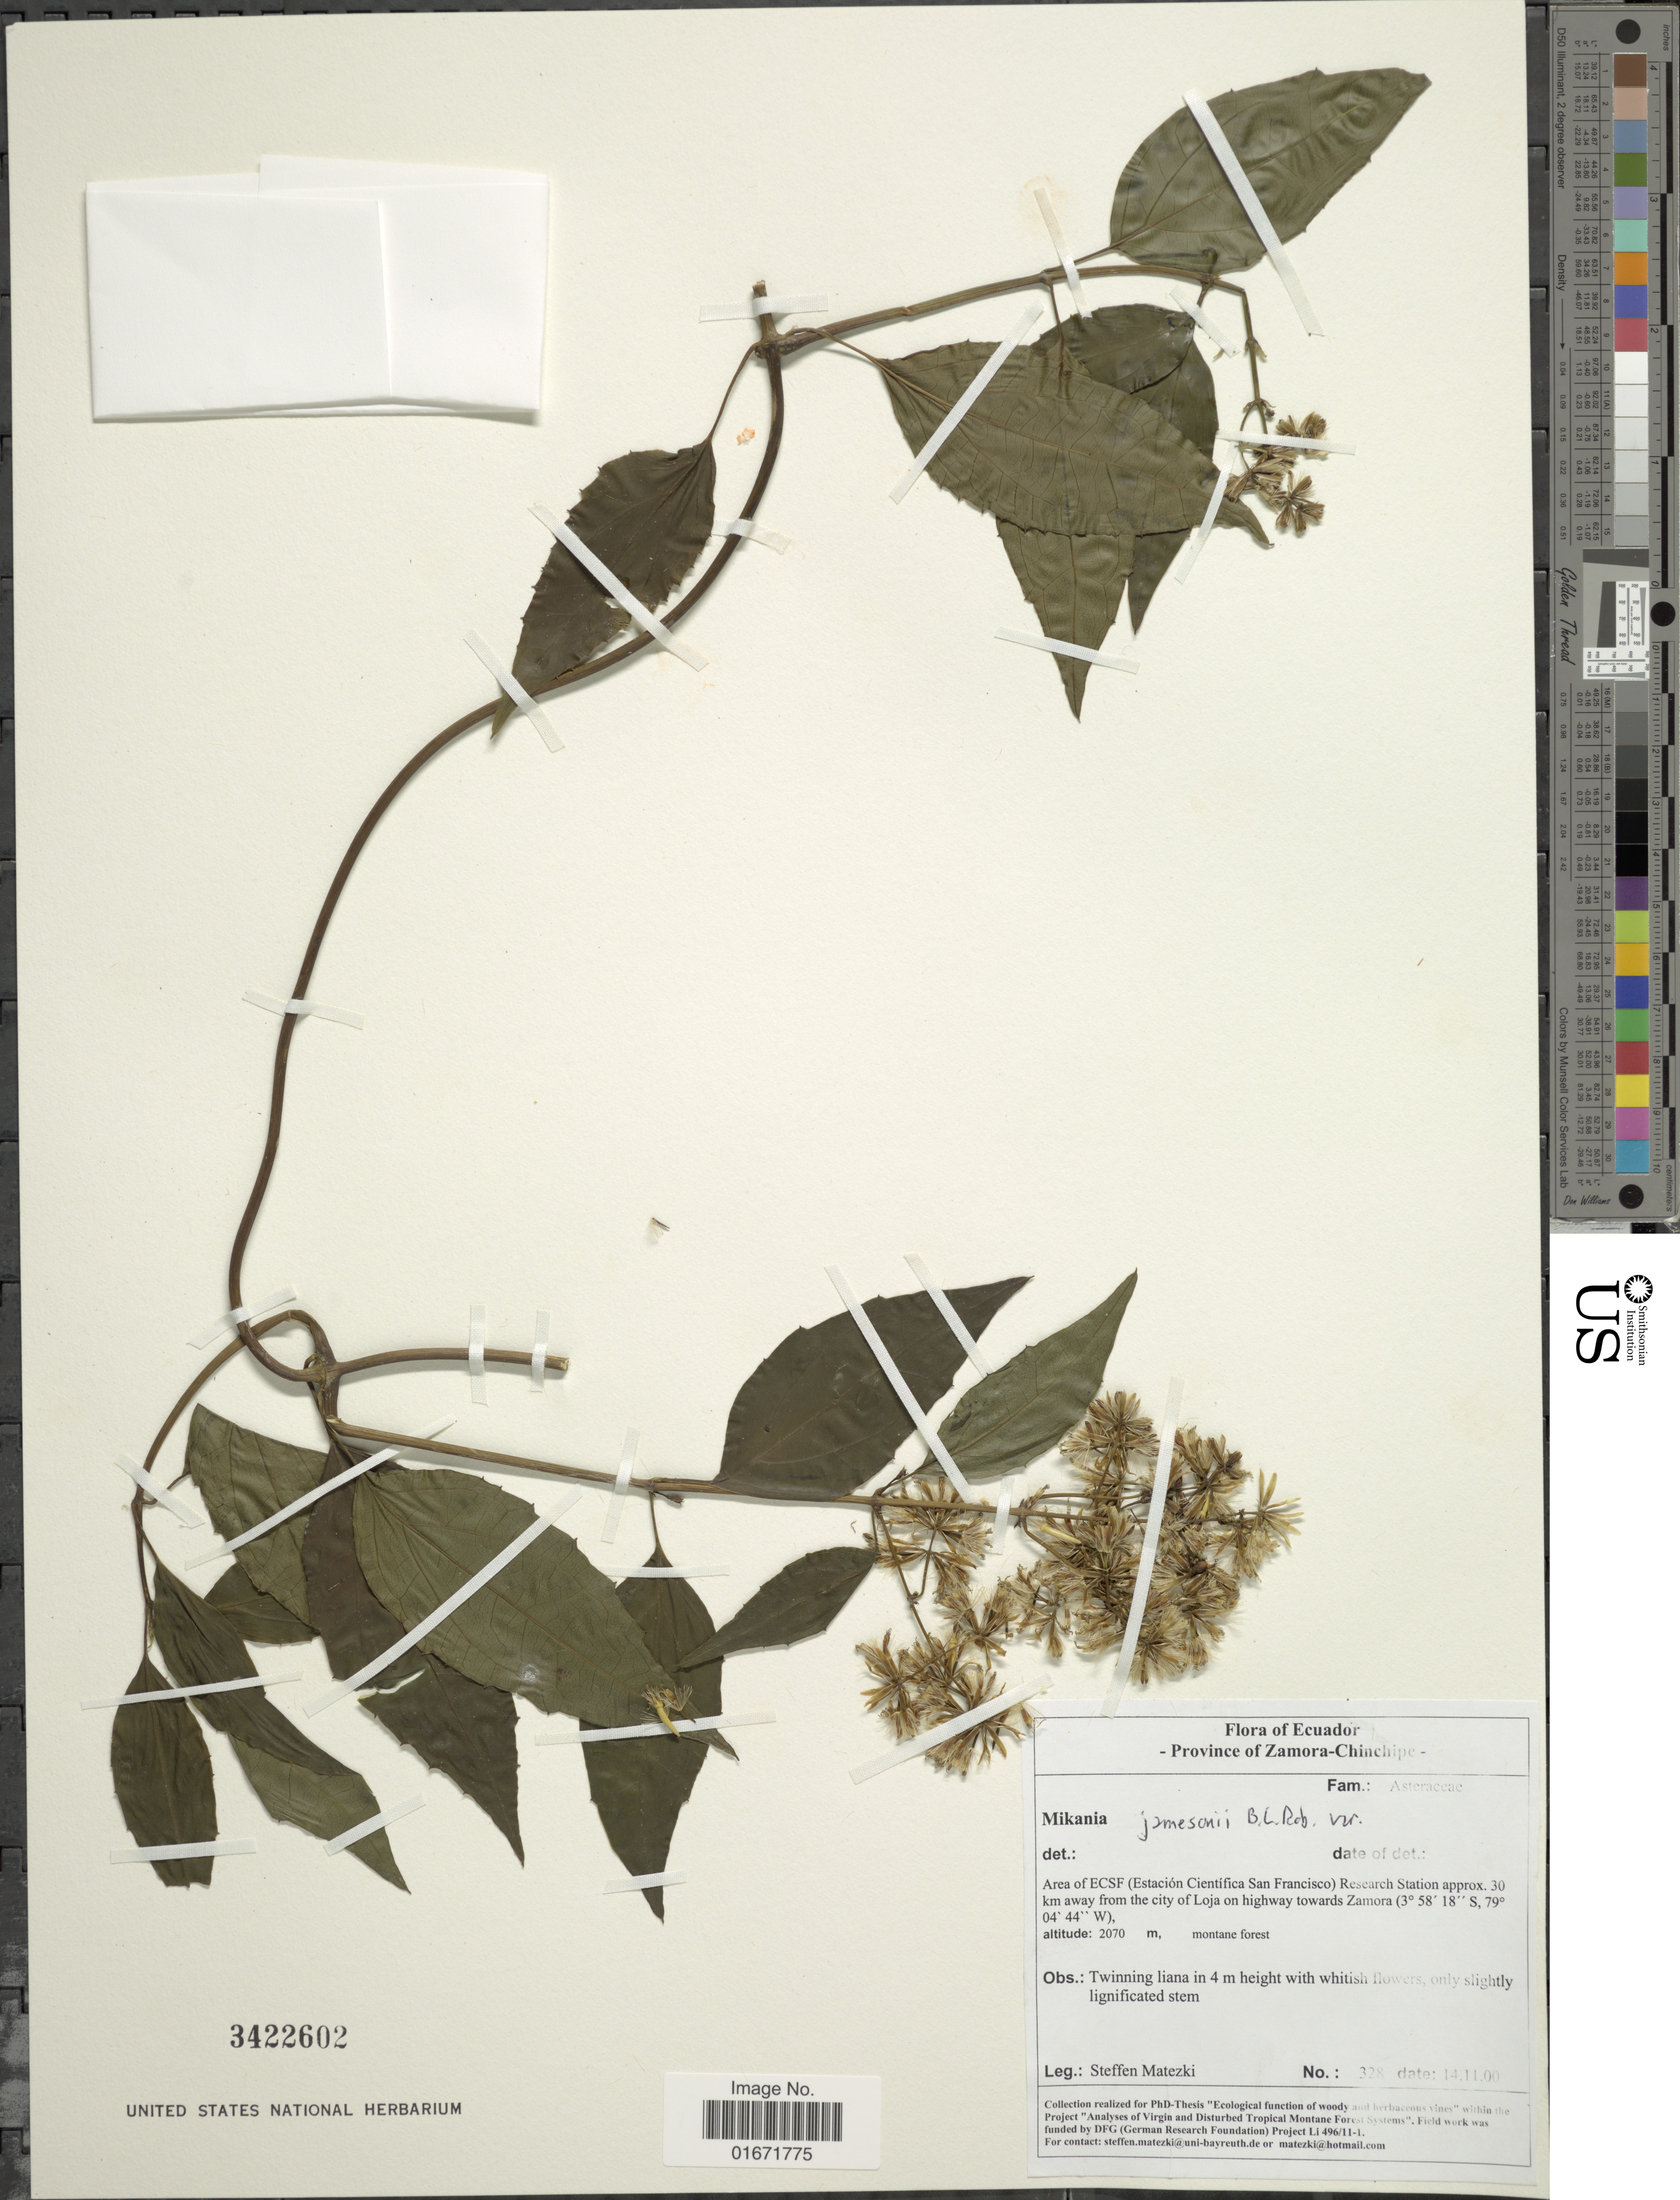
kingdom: Plantae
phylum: Tracheophyta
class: Magnoliopsida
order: Asterales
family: Asteraceae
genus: Mikania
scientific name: Mikania jamesonii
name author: B.L. Rob.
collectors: S. Matezki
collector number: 328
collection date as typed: Transcribed d/m/y: 14/11/0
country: Ecuador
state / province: Zamora-Chinchipe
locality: Area of ECSF (Estación Cientifica San Francisco) Research Station approx. 30 km away from the city of Loja on highway towards Zamora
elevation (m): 2070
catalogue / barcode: US 34422602